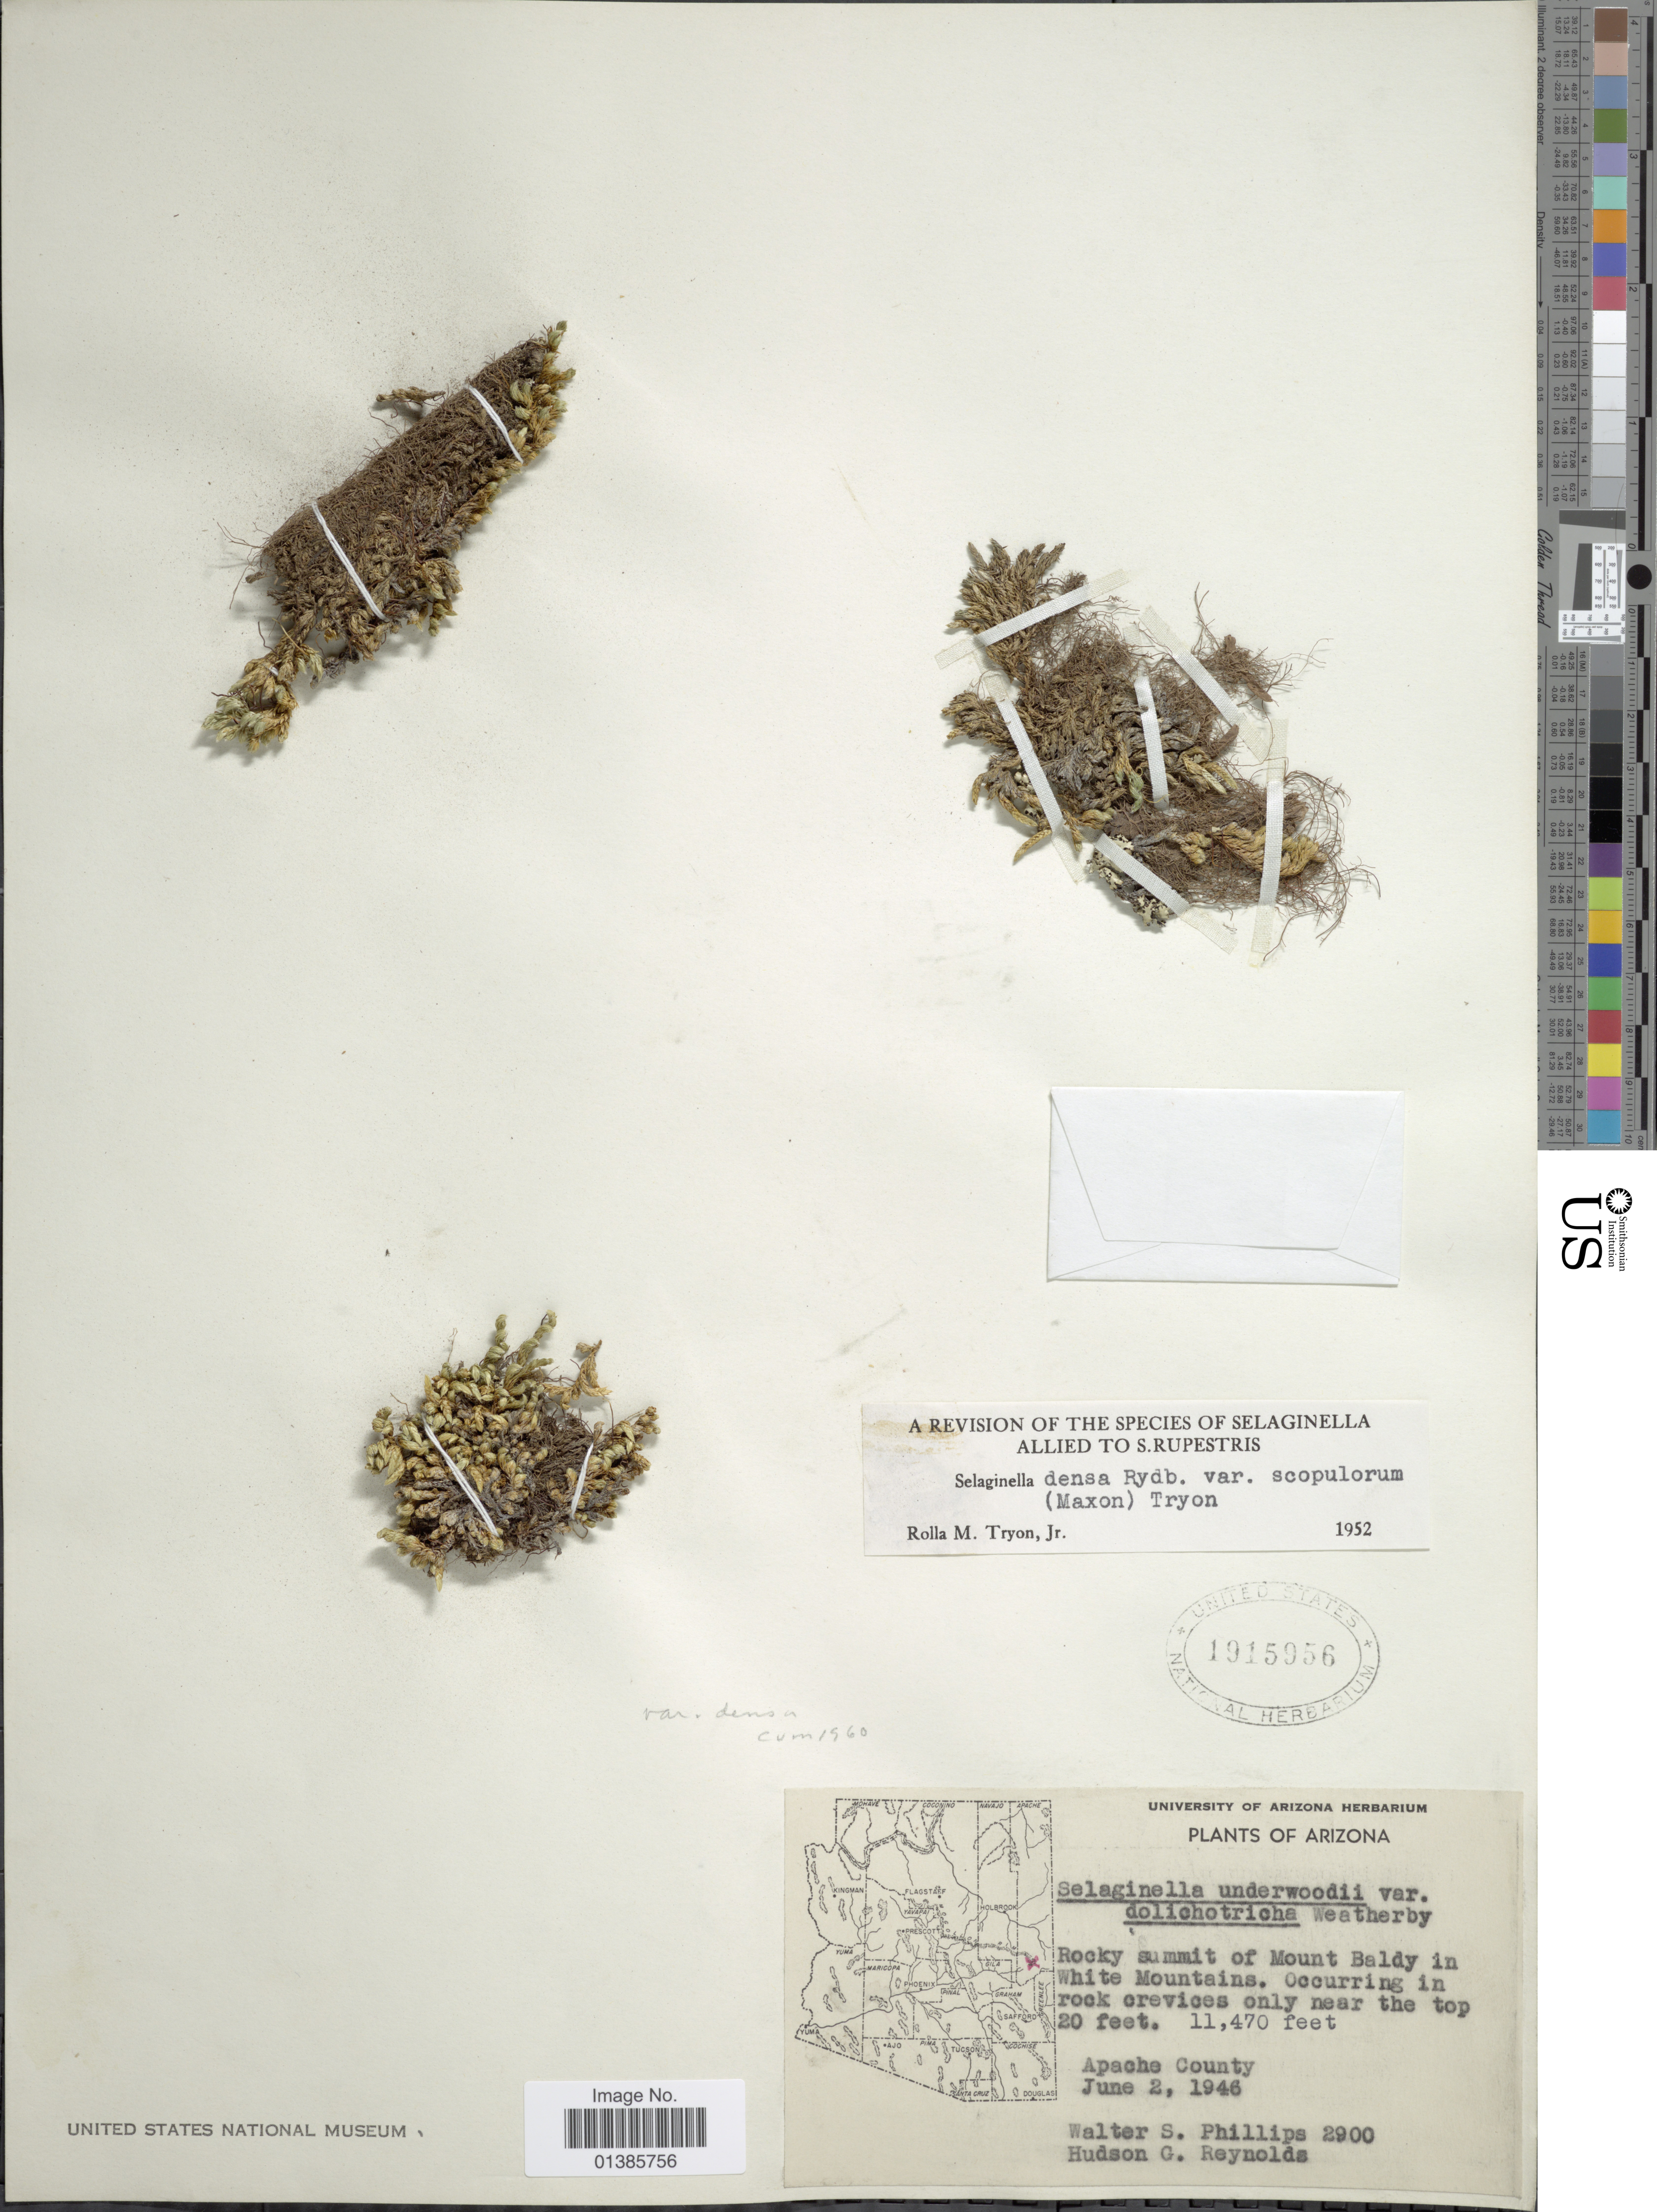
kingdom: Plantae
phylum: Tracheophyta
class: Lycopodiopsida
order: Selaginellales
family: Selaginellaceae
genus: Selaginella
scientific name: Selaginella densa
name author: Rydb.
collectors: W. S. Phillips & H. Reynolds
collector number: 2900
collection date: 1946-06-02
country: United States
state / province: Arizona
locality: Rocky summit of Mount Baldy in White Mountains. Apache County.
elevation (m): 3496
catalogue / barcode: US 1915956